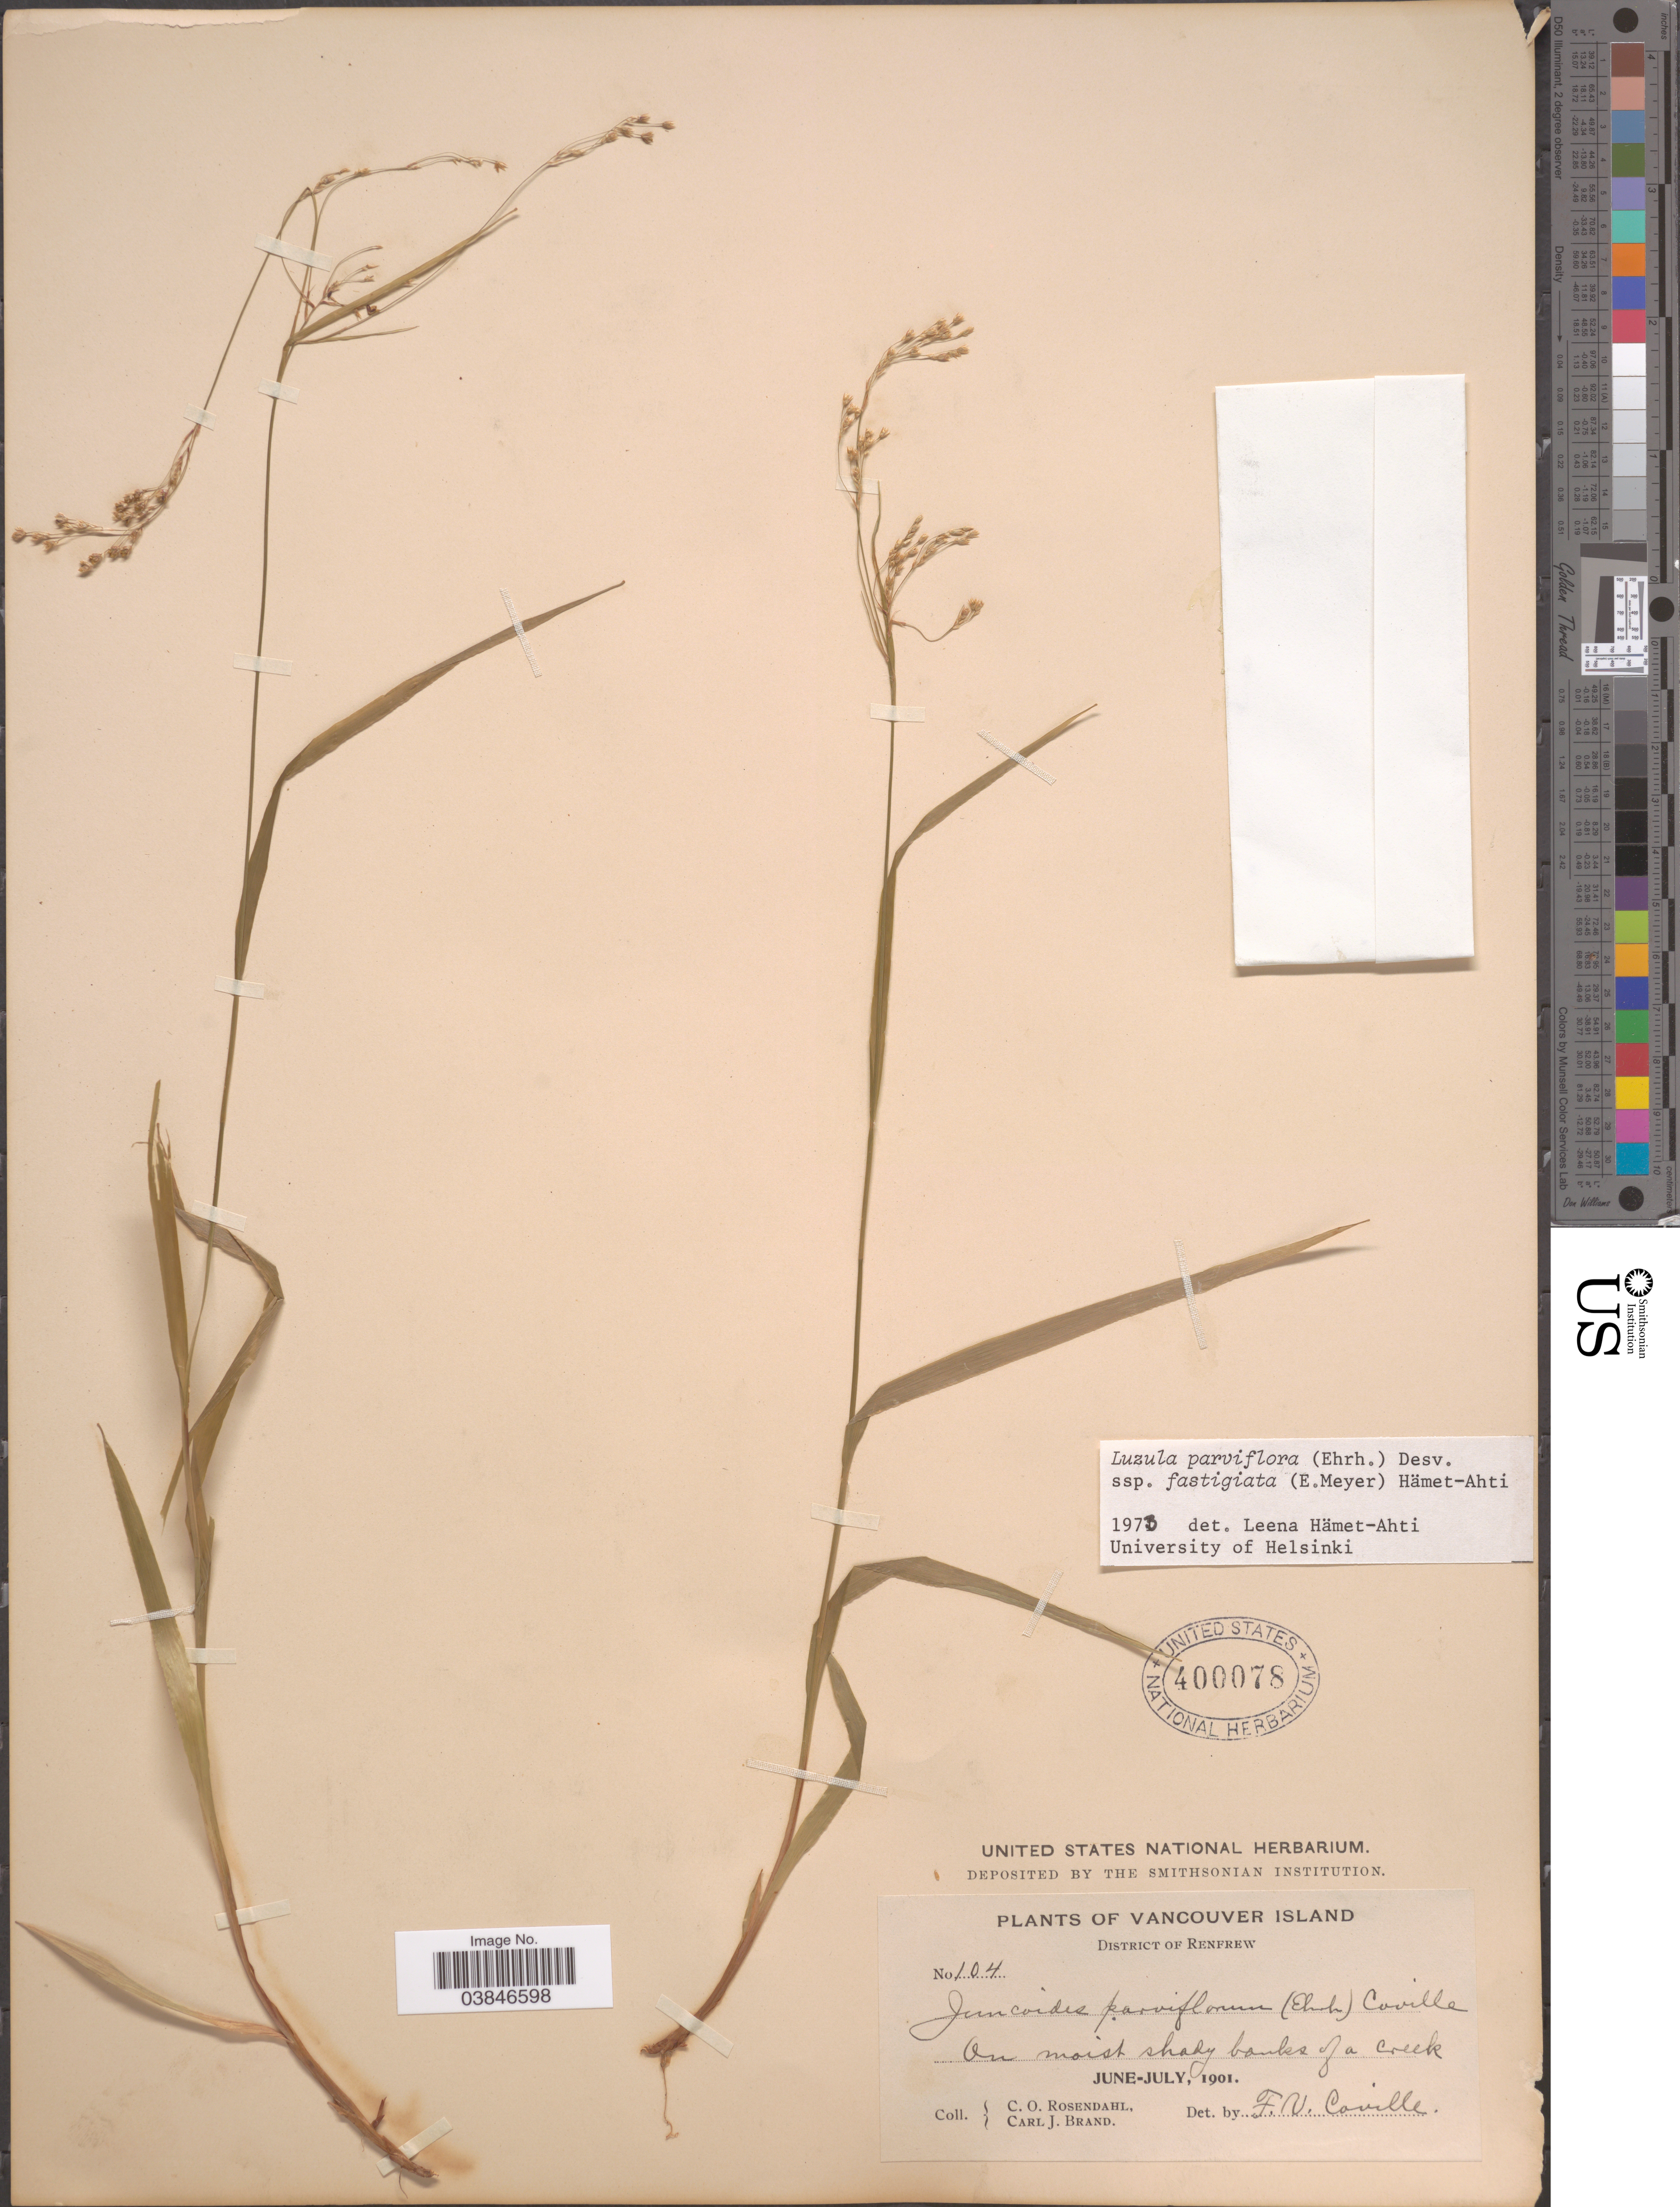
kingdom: Plantae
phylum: Tracheophyta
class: Liliopsida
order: Poales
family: Juncaceae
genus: Luzula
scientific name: Luzula parviflora subsp. fastigiata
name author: Buchenau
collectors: C. O. Rosendahl & C. J. Brand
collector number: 104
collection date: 1901-06/1901-07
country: Canada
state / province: British Columbia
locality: Vancouver Island. District of Renfrew. On moist shady banks of a Creek.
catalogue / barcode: US 400078